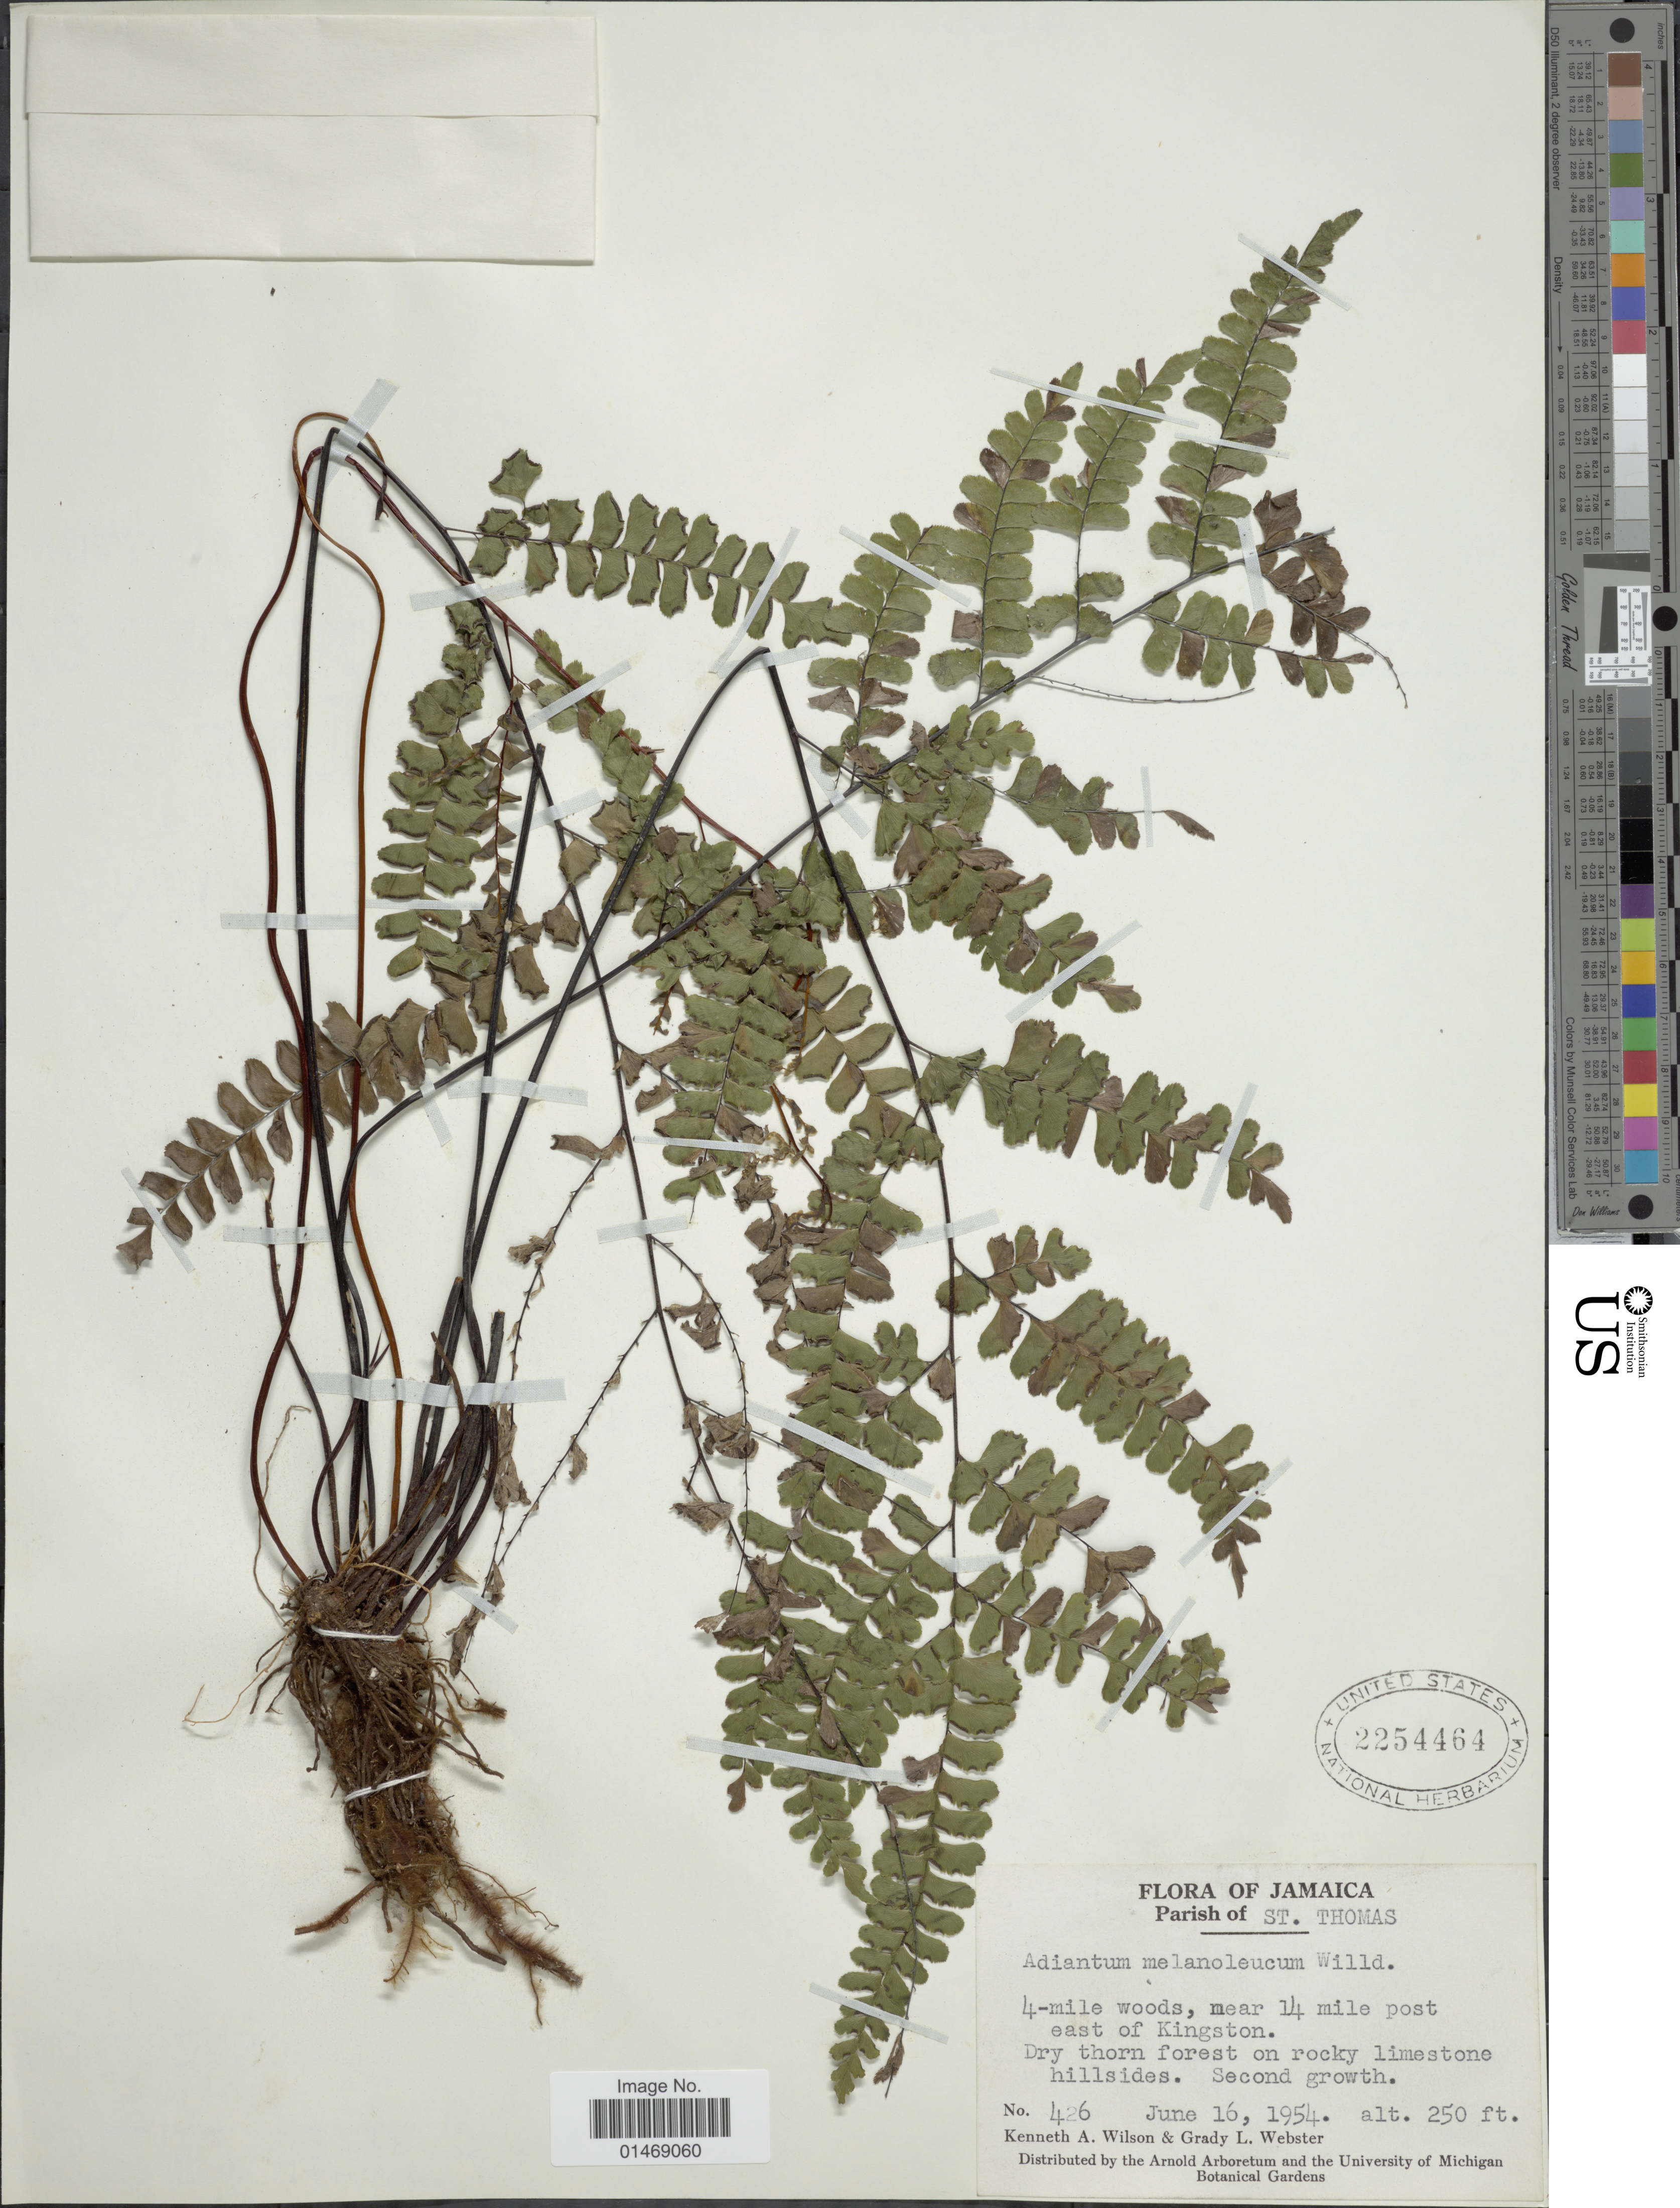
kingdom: Plantae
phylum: Tracheophyta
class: Polypodiopsida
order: Polypodiales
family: Pteridaceae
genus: Adiantum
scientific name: Adiantum melanoleucum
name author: Willd.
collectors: K. A. Wilson & G. L. Webster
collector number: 426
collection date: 1954-06-16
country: Jamaica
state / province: Saint Thomas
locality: Parish of St Thomas, 4- mile woods, near 14 mile mile post east of Kingston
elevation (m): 76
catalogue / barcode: US 2254464